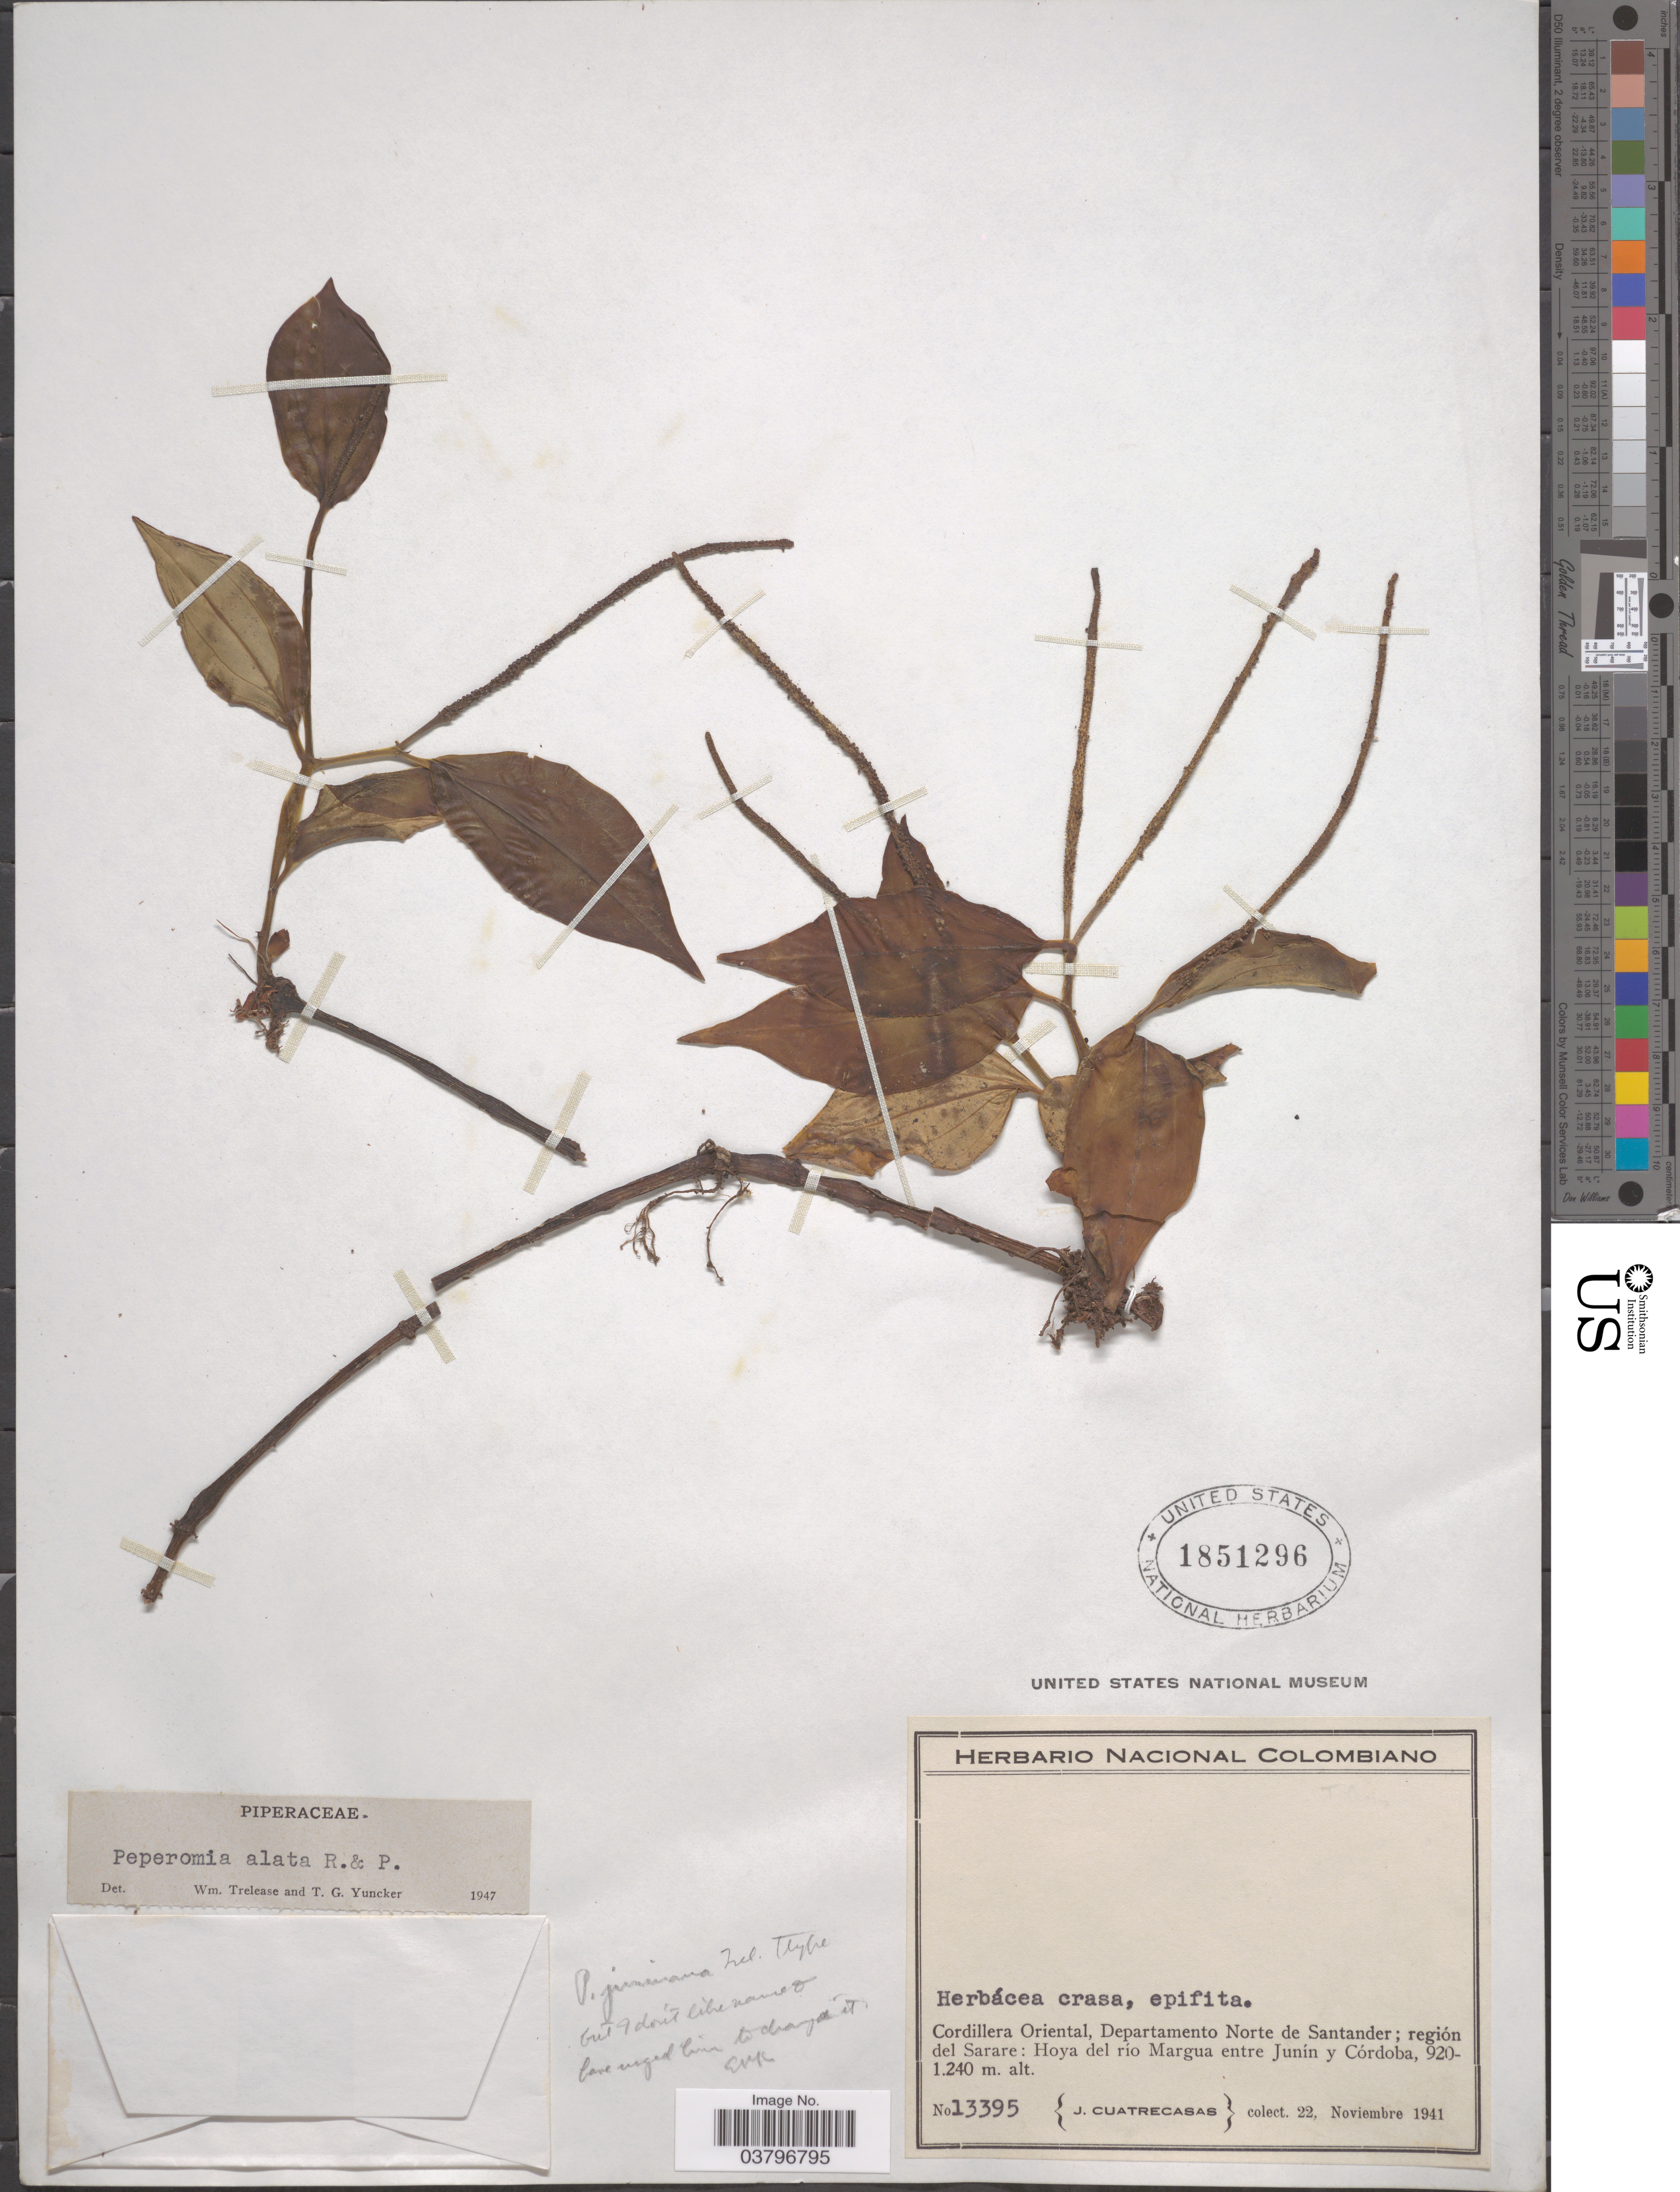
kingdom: Plantae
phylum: Tracheophyta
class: Magnoliopsida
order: Piperales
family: Piperaceae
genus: Peperomia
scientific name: Peperomia alata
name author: Ruiz & Pav.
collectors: J. Cuatrecasas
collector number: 13395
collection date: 1941-11-22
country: Colombia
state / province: Norte de Santander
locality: Cordillera Oriental, Departamento Norte de Santander; región del Sarare: Hoya del río Margua entre Junín y Córdoba.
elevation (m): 920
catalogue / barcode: US 1851296